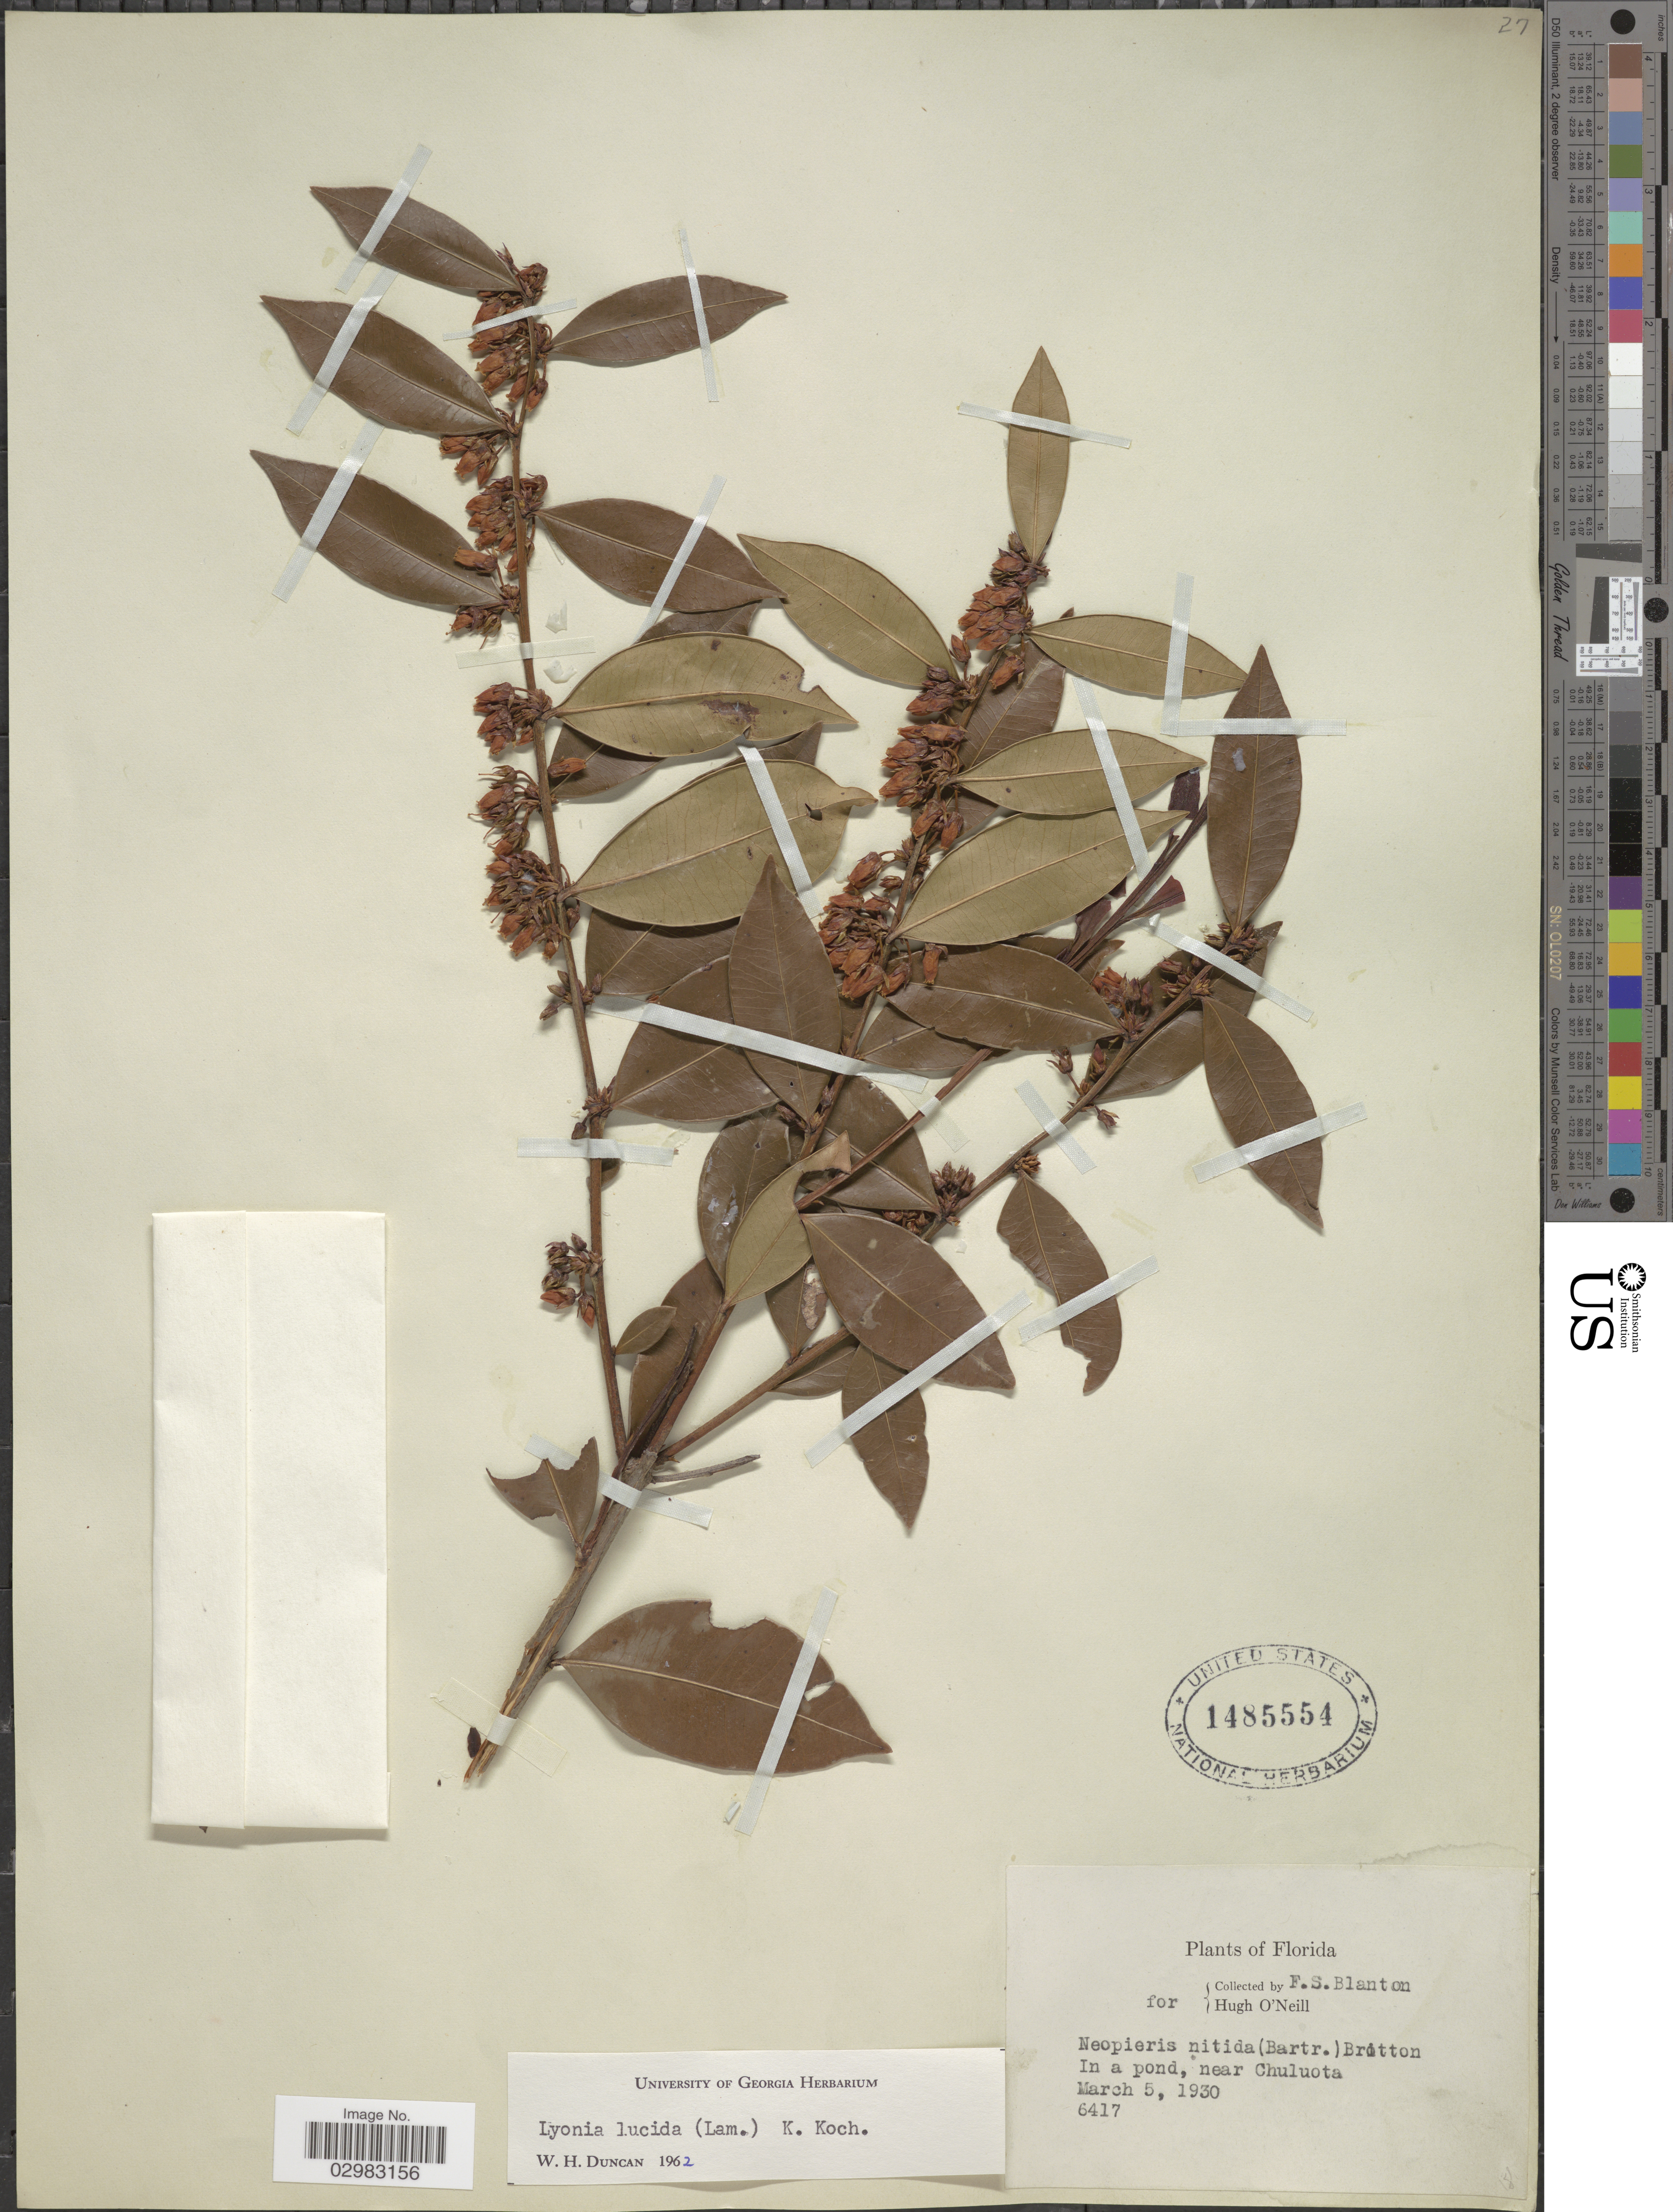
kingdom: Plantae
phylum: Tracheophyta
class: Magnoliopsida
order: Ericales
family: Ericaceae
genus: Lyonia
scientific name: Lyonia lucida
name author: K. Koch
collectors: F. S. Blanton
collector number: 6417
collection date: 1930-03-05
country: United States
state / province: Florida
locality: In a pond, near Chuluota.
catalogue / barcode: US 1485554